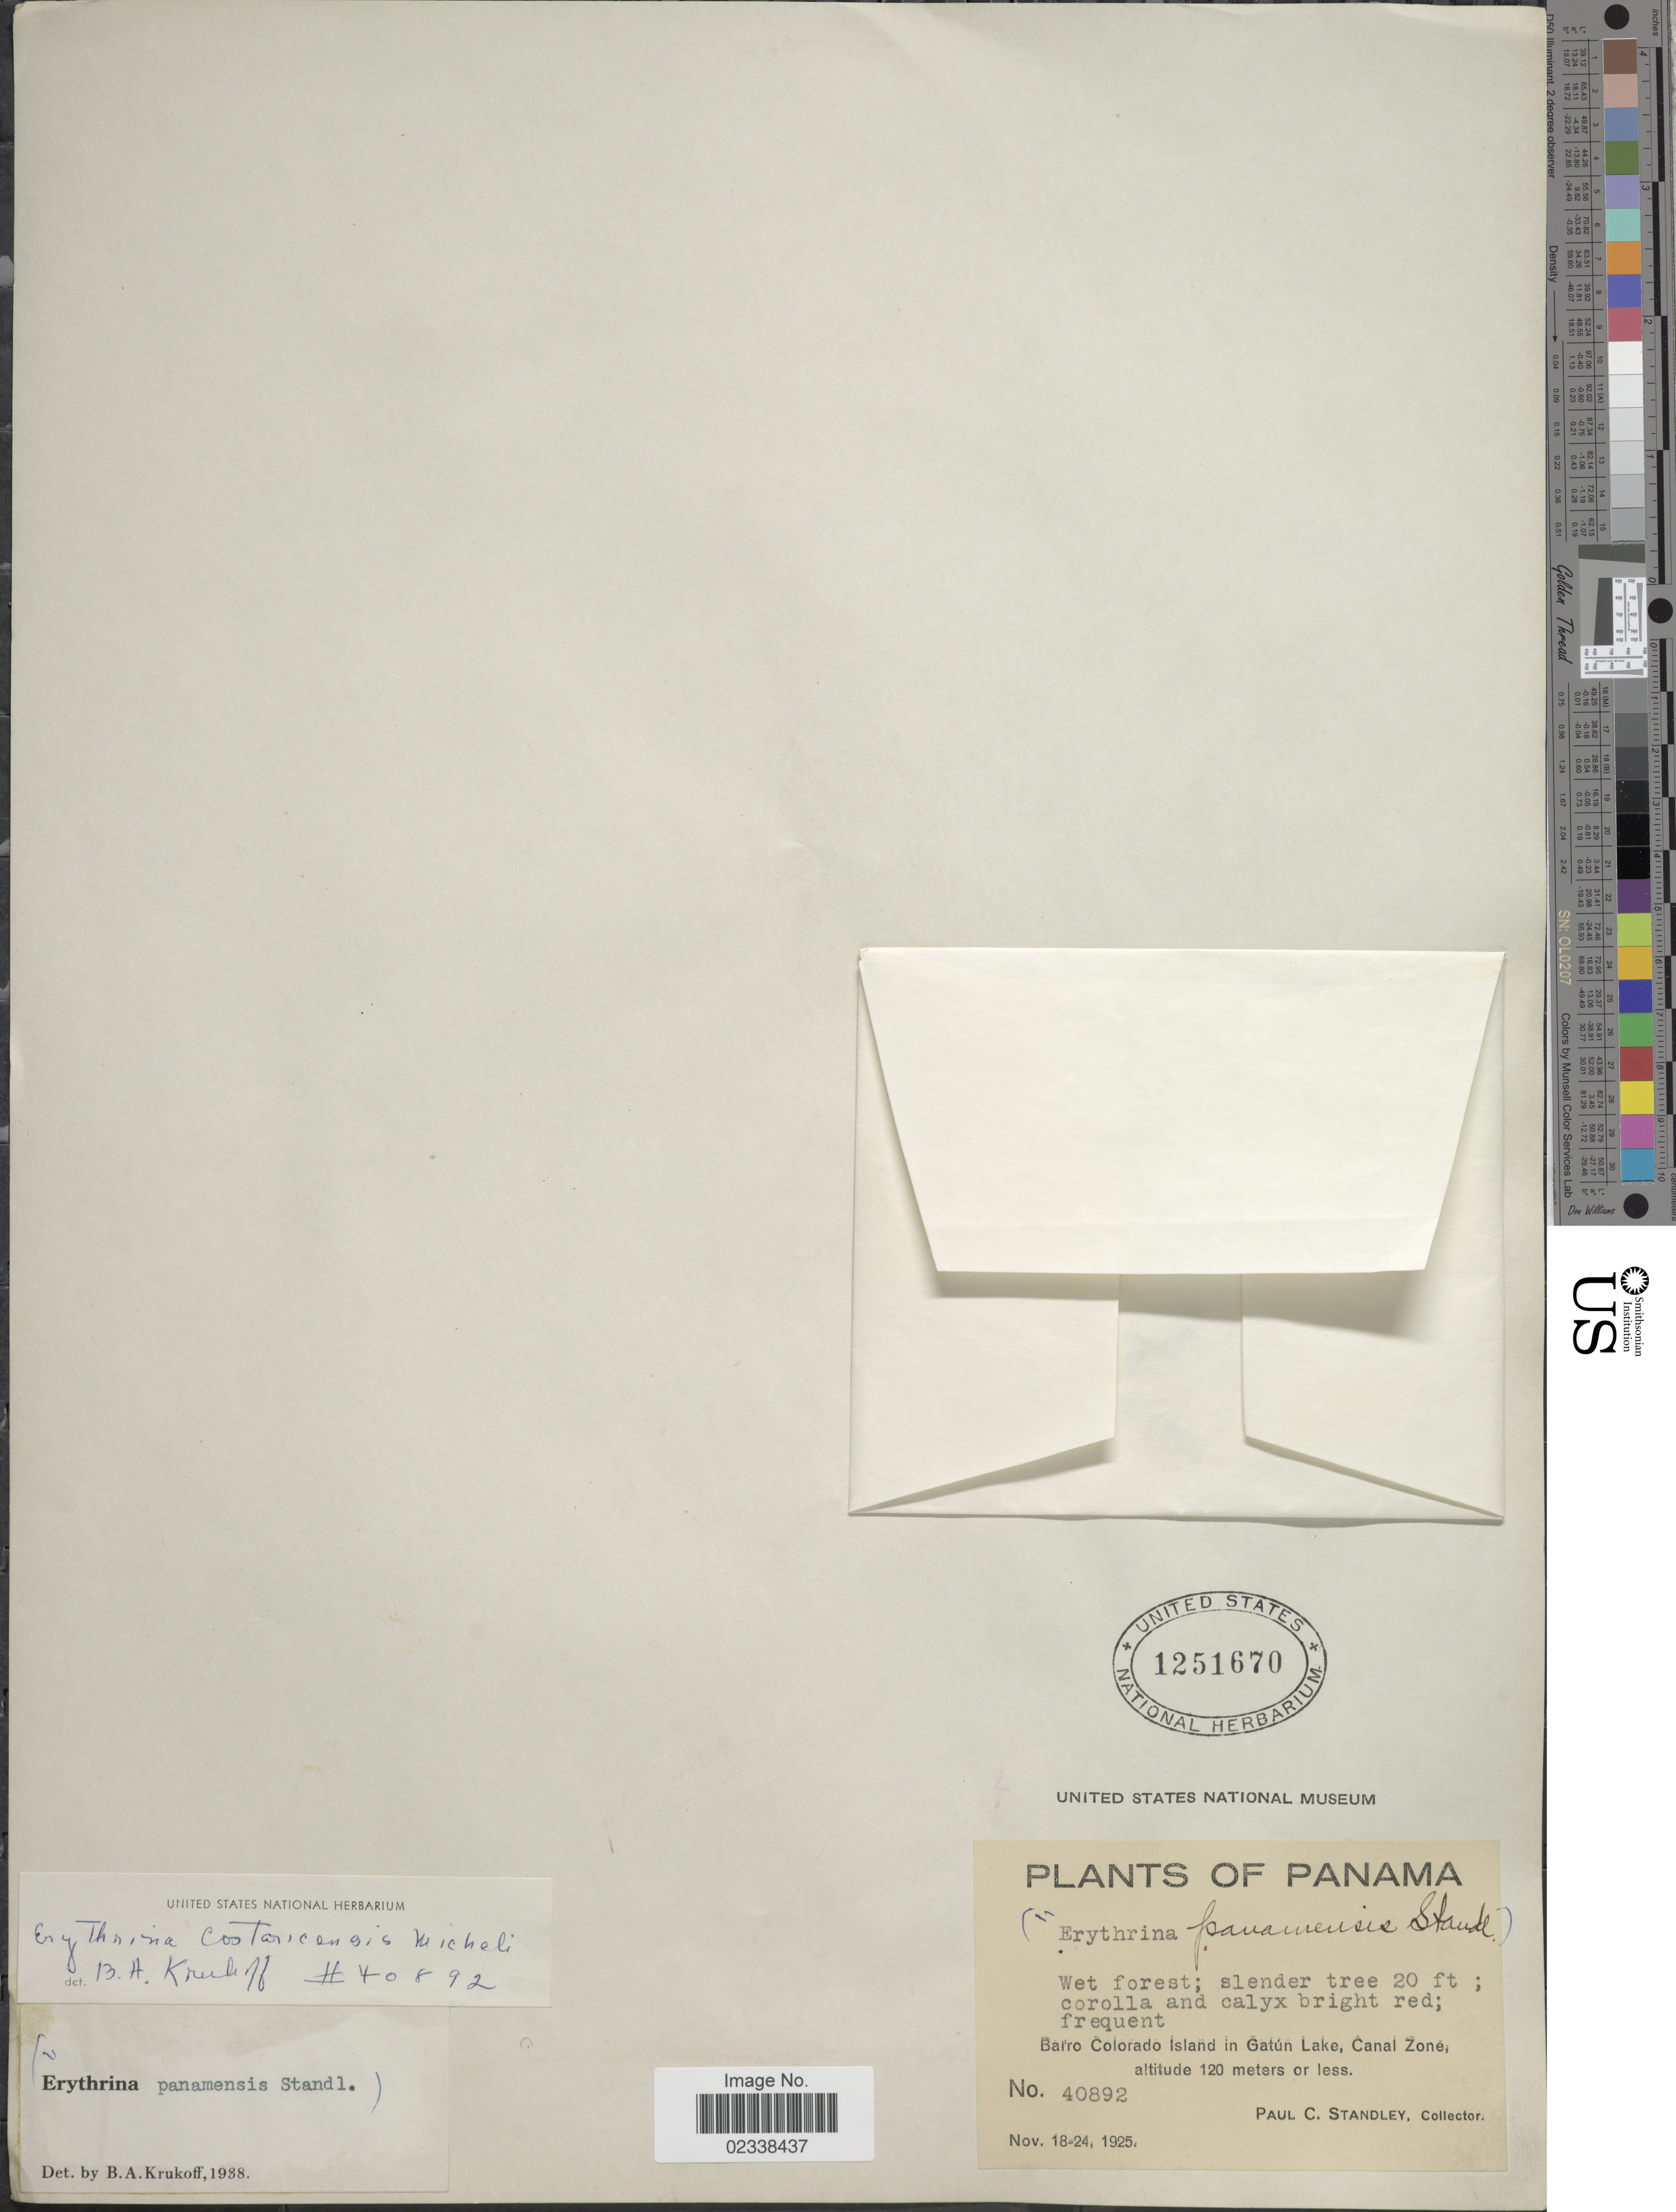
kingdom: Plantae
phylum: Tracheophyta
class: Magnoliopsida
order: Fabales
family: Fabaceae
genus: Erythrina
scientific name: Erythrina costaricensis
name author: Micheli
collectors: P. C. Standley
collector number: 40892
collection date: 1925-11-18/1925-11-24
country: Panama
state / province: Panamá Oeste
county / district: Canal Zone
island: Barro Colorado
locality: Barro Colorado Island in Gatun Lake, Canal Zone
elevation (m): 120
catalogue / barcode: US 1251670